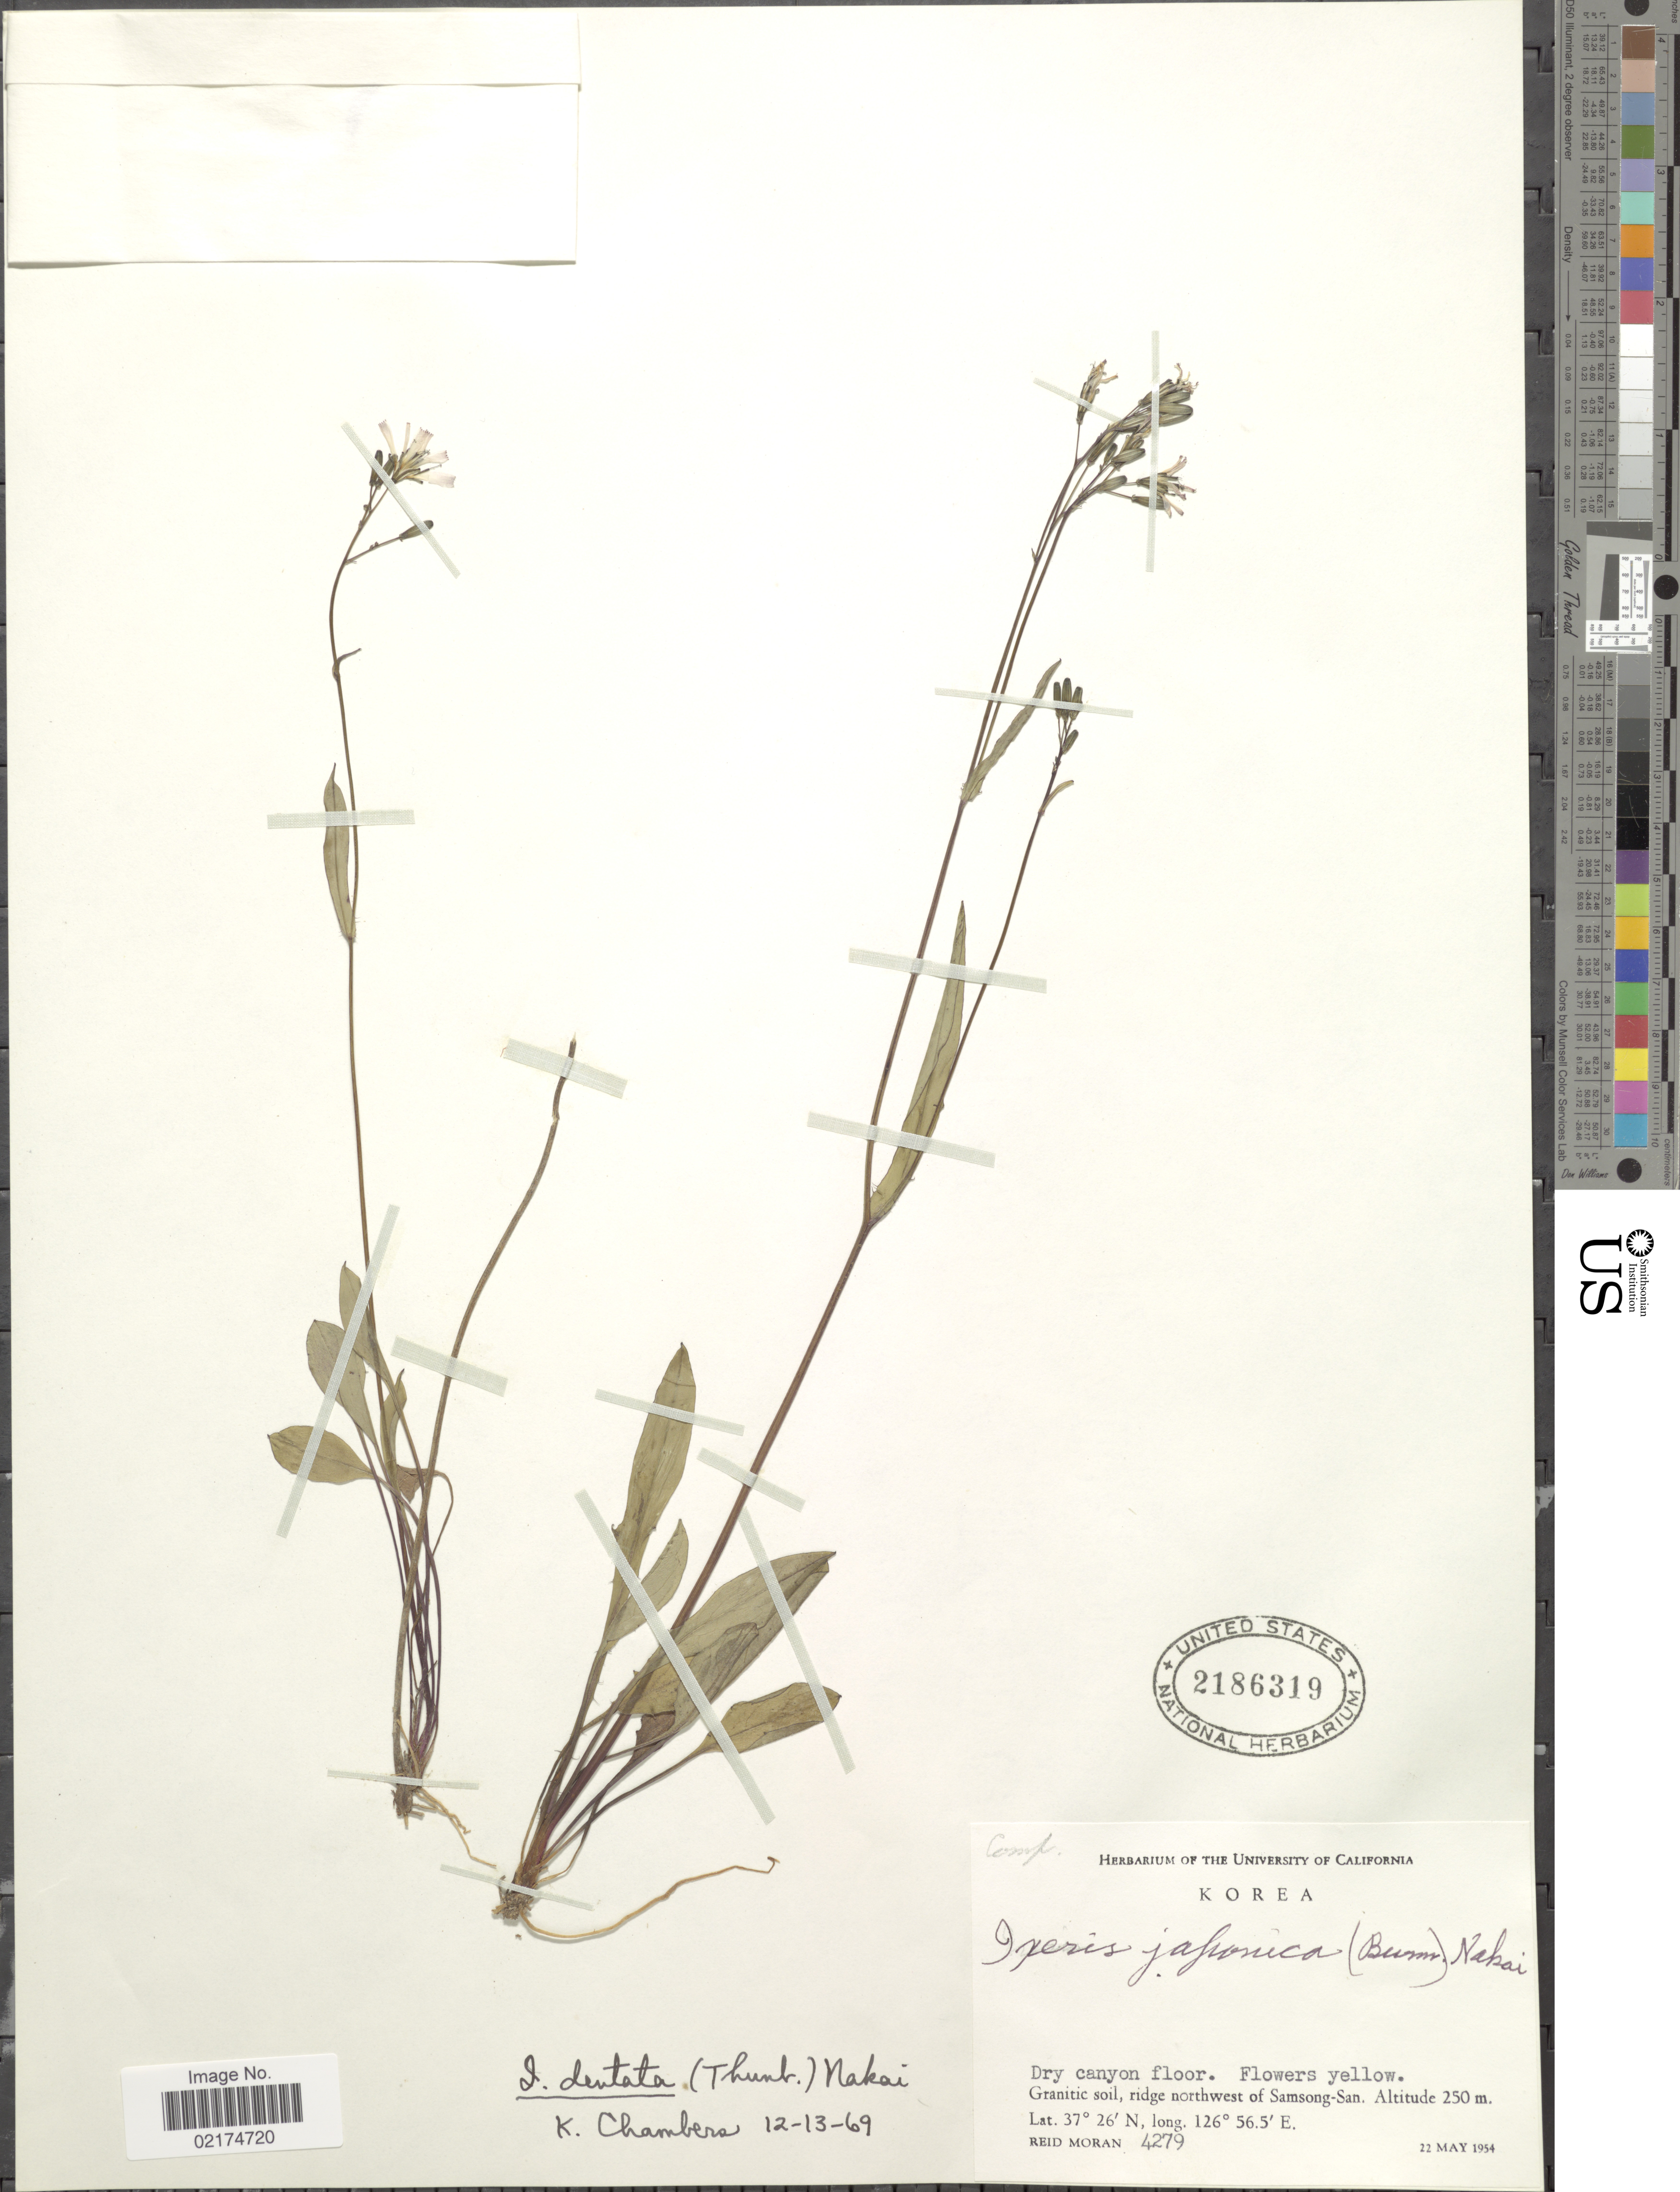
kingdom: Plantae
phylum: Tracheophyta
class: Magnoliopsida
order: Asterales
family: Asteraceae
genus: Ixeridium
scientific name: Ixeridium dentatum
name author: (Thunb.) Tzvelev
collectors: R. V. Moran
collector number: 4279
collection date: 1954-05-22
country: South Korea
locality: Ridge northwest of Samsong-San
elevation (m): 250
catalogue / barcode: US 2186319